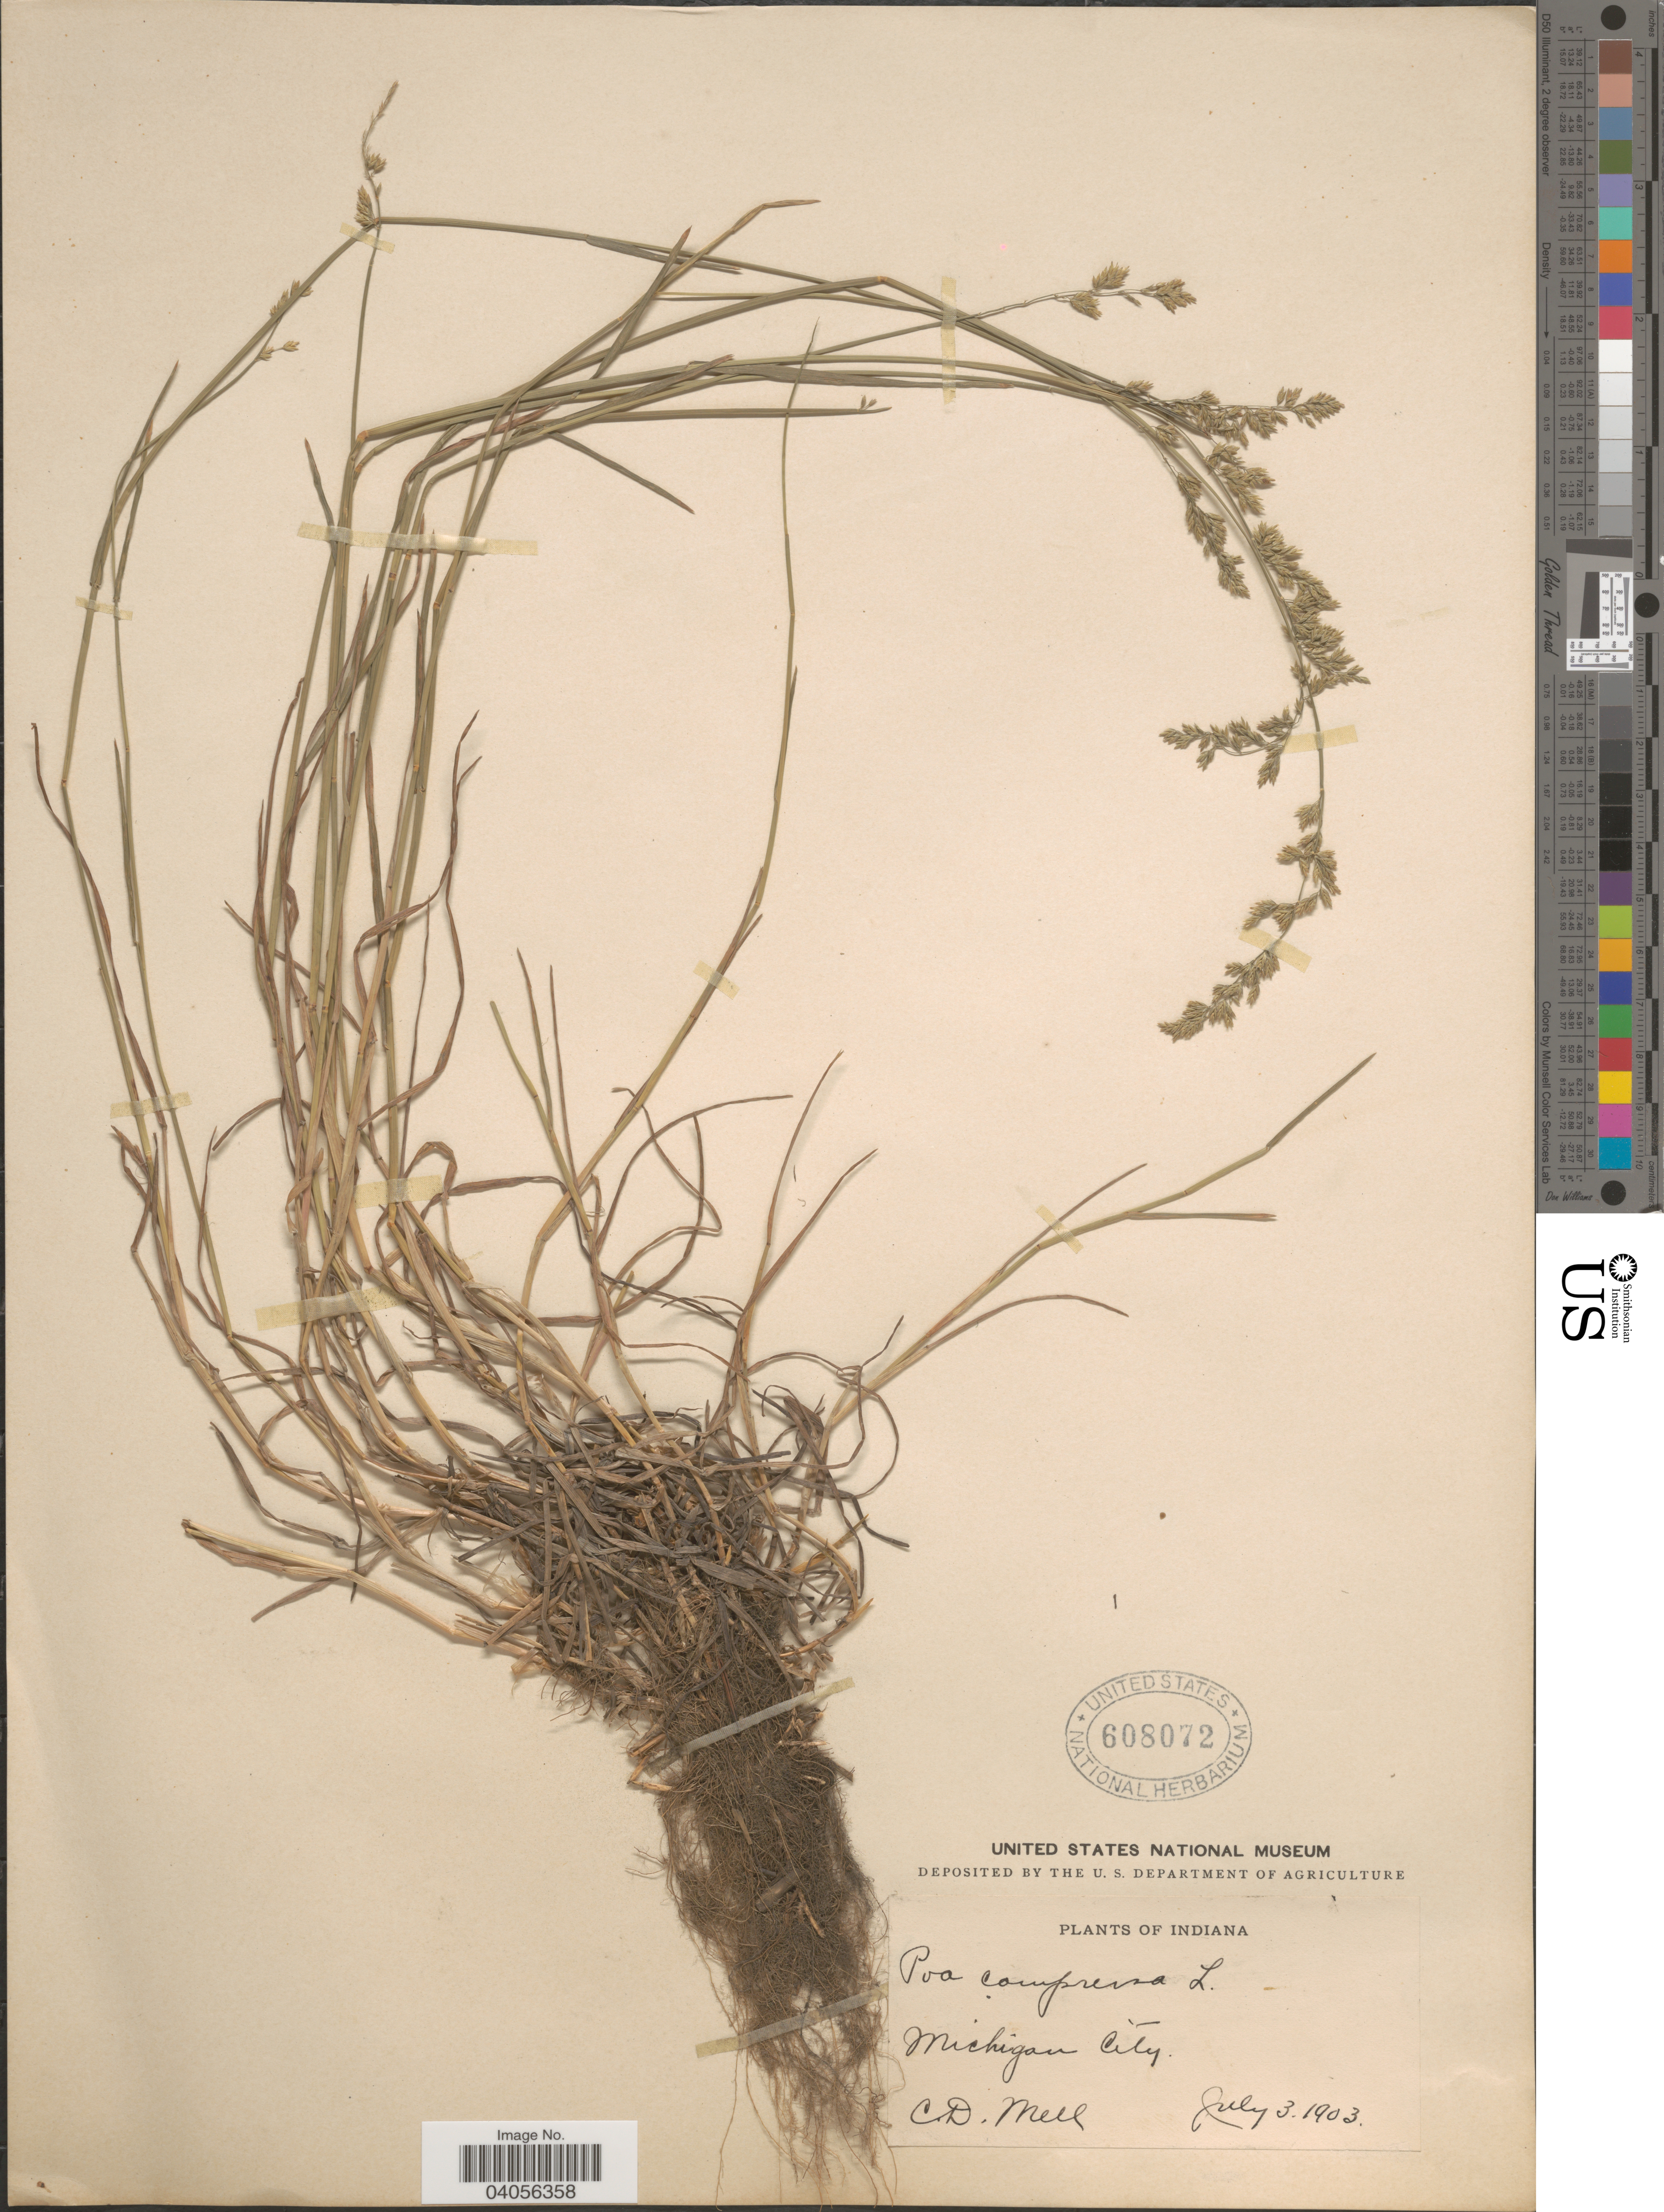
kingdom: Plantae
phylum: Tracheophyta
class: Liliopsida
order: Poales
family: Poaceae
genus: Poa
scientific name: Poa compressa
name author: L.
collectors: C. D. Mell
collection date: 1903-07-03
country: United States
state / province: Indiana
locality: Michigan City.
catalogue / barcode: US 608072